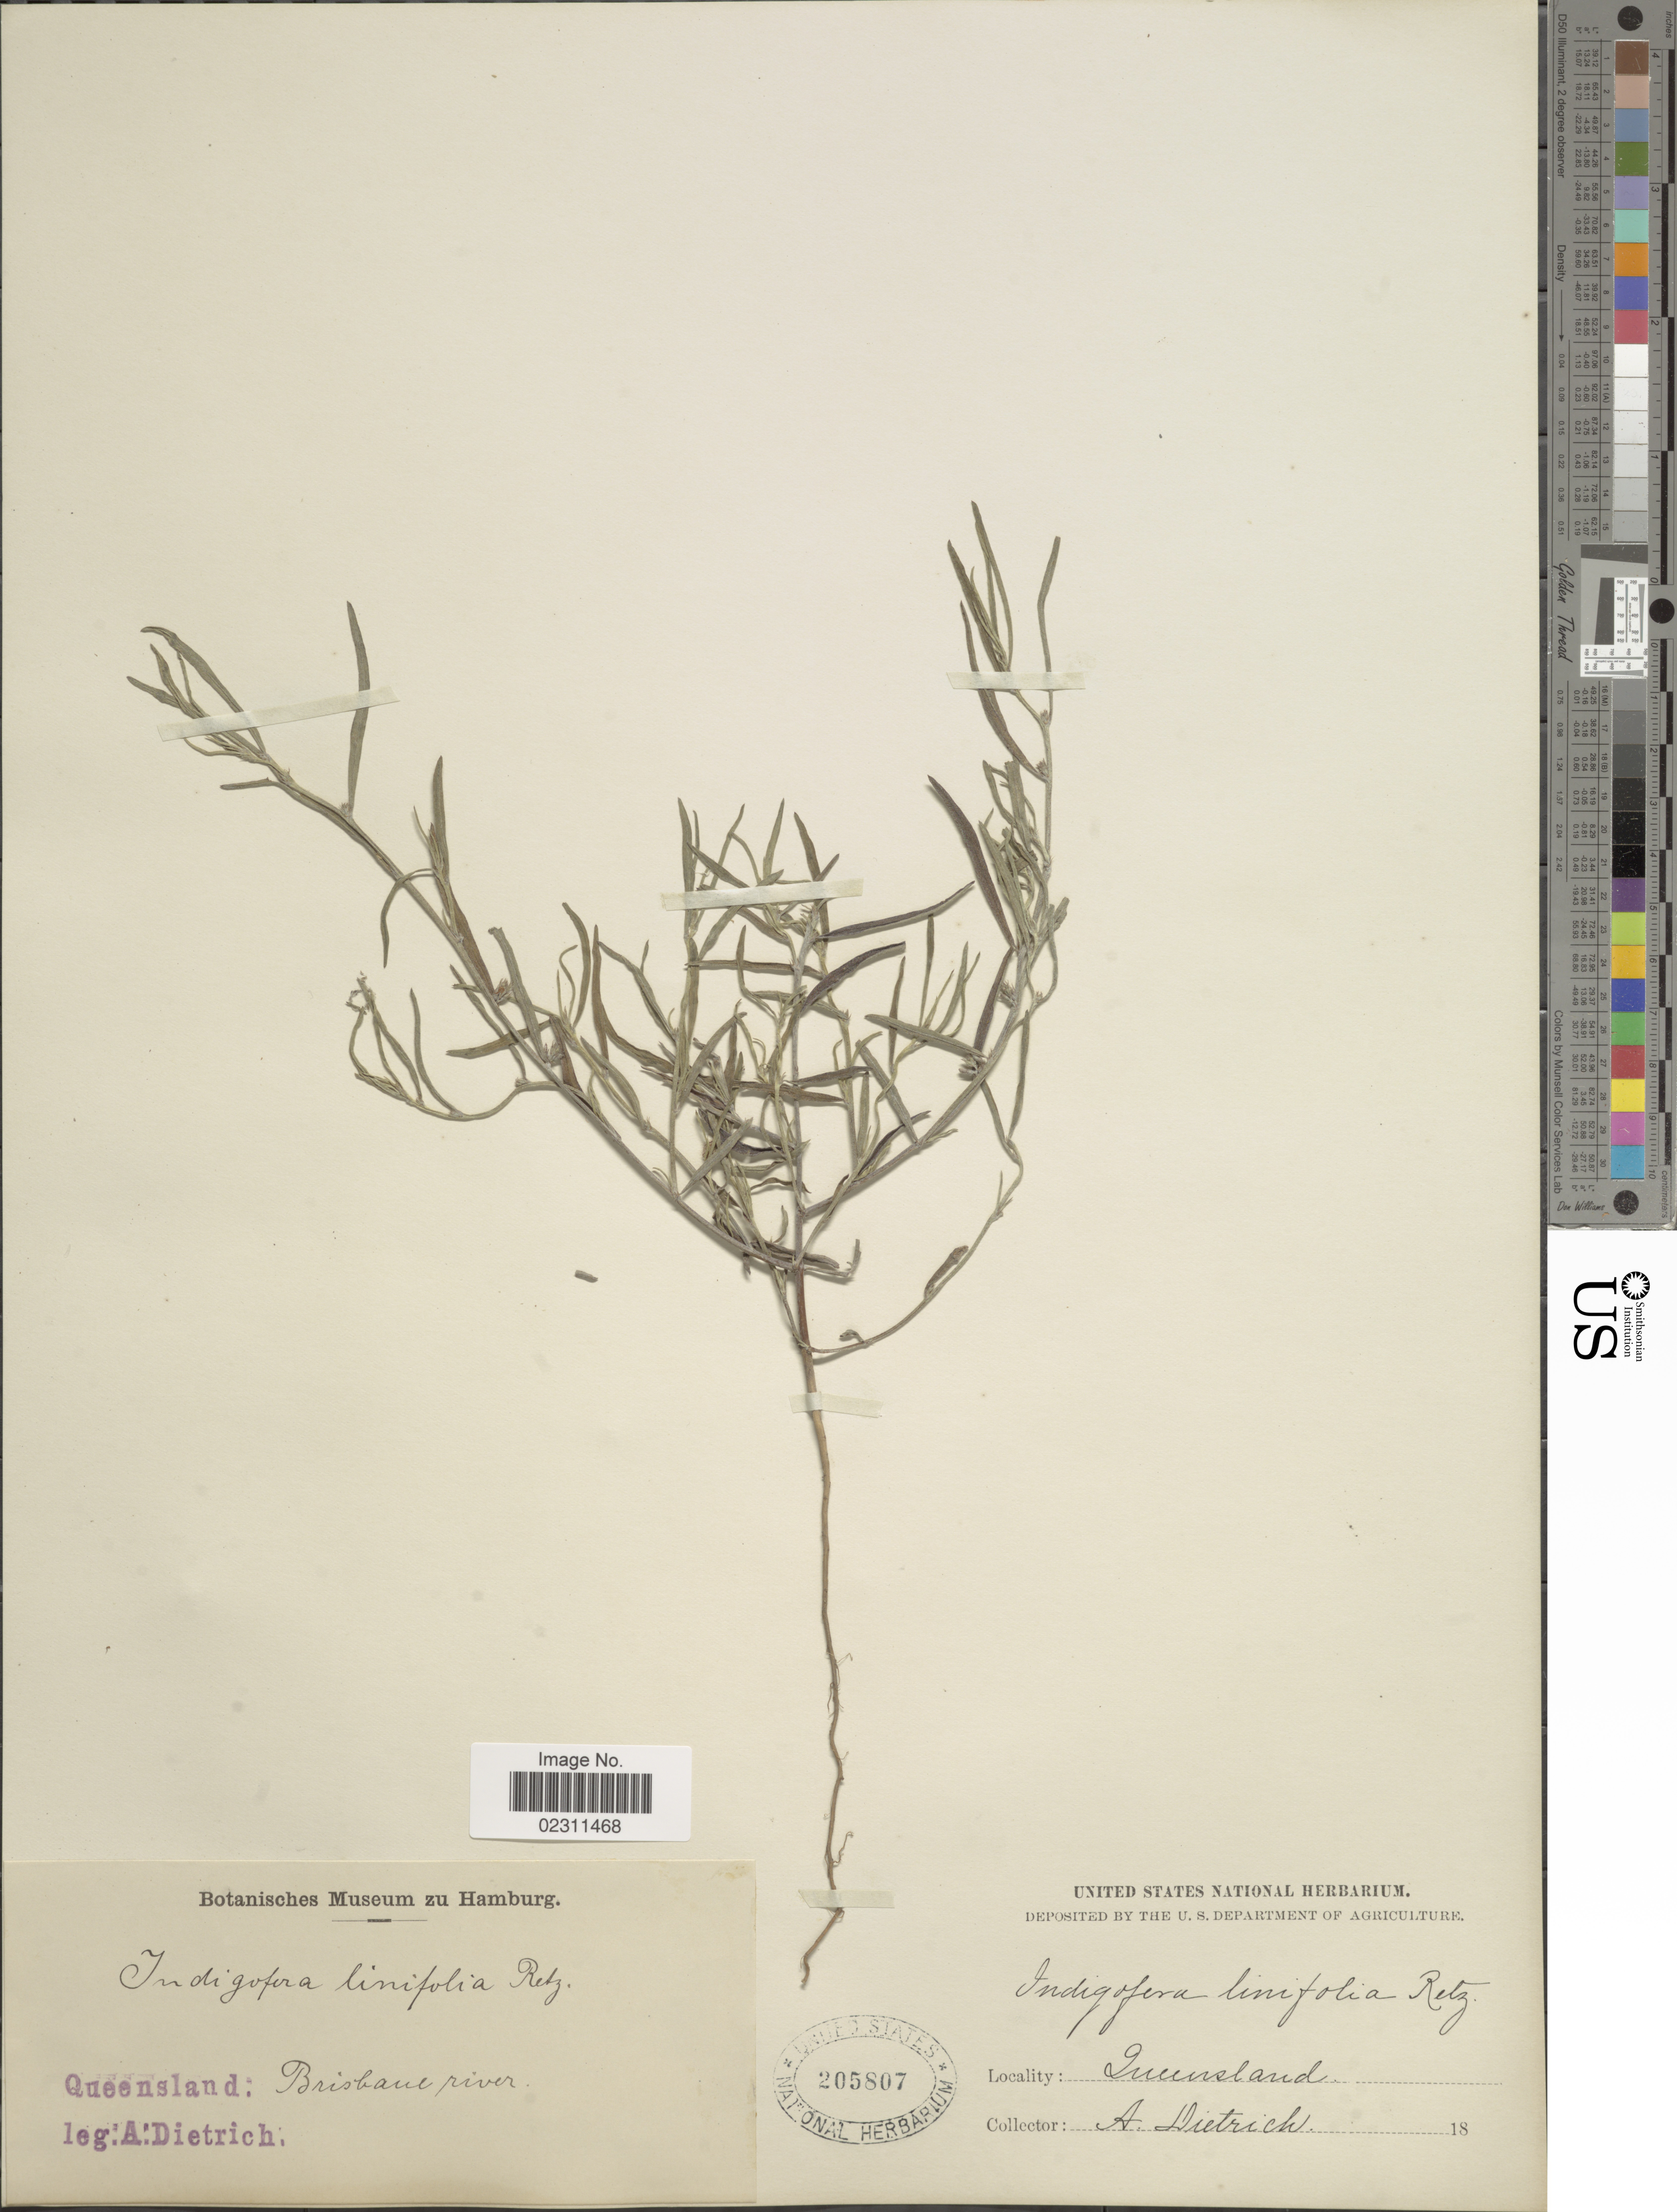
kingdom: Plantae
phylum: Tracheophyta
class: Magnoliopsida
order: Fabales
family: Fabaceae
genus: Indigofera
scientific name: Indigofera linifolia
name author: Retz.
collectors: A. Dietrich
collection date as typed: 18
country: Australia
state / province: Queensland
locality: Brisbane river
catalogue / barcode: US 205807